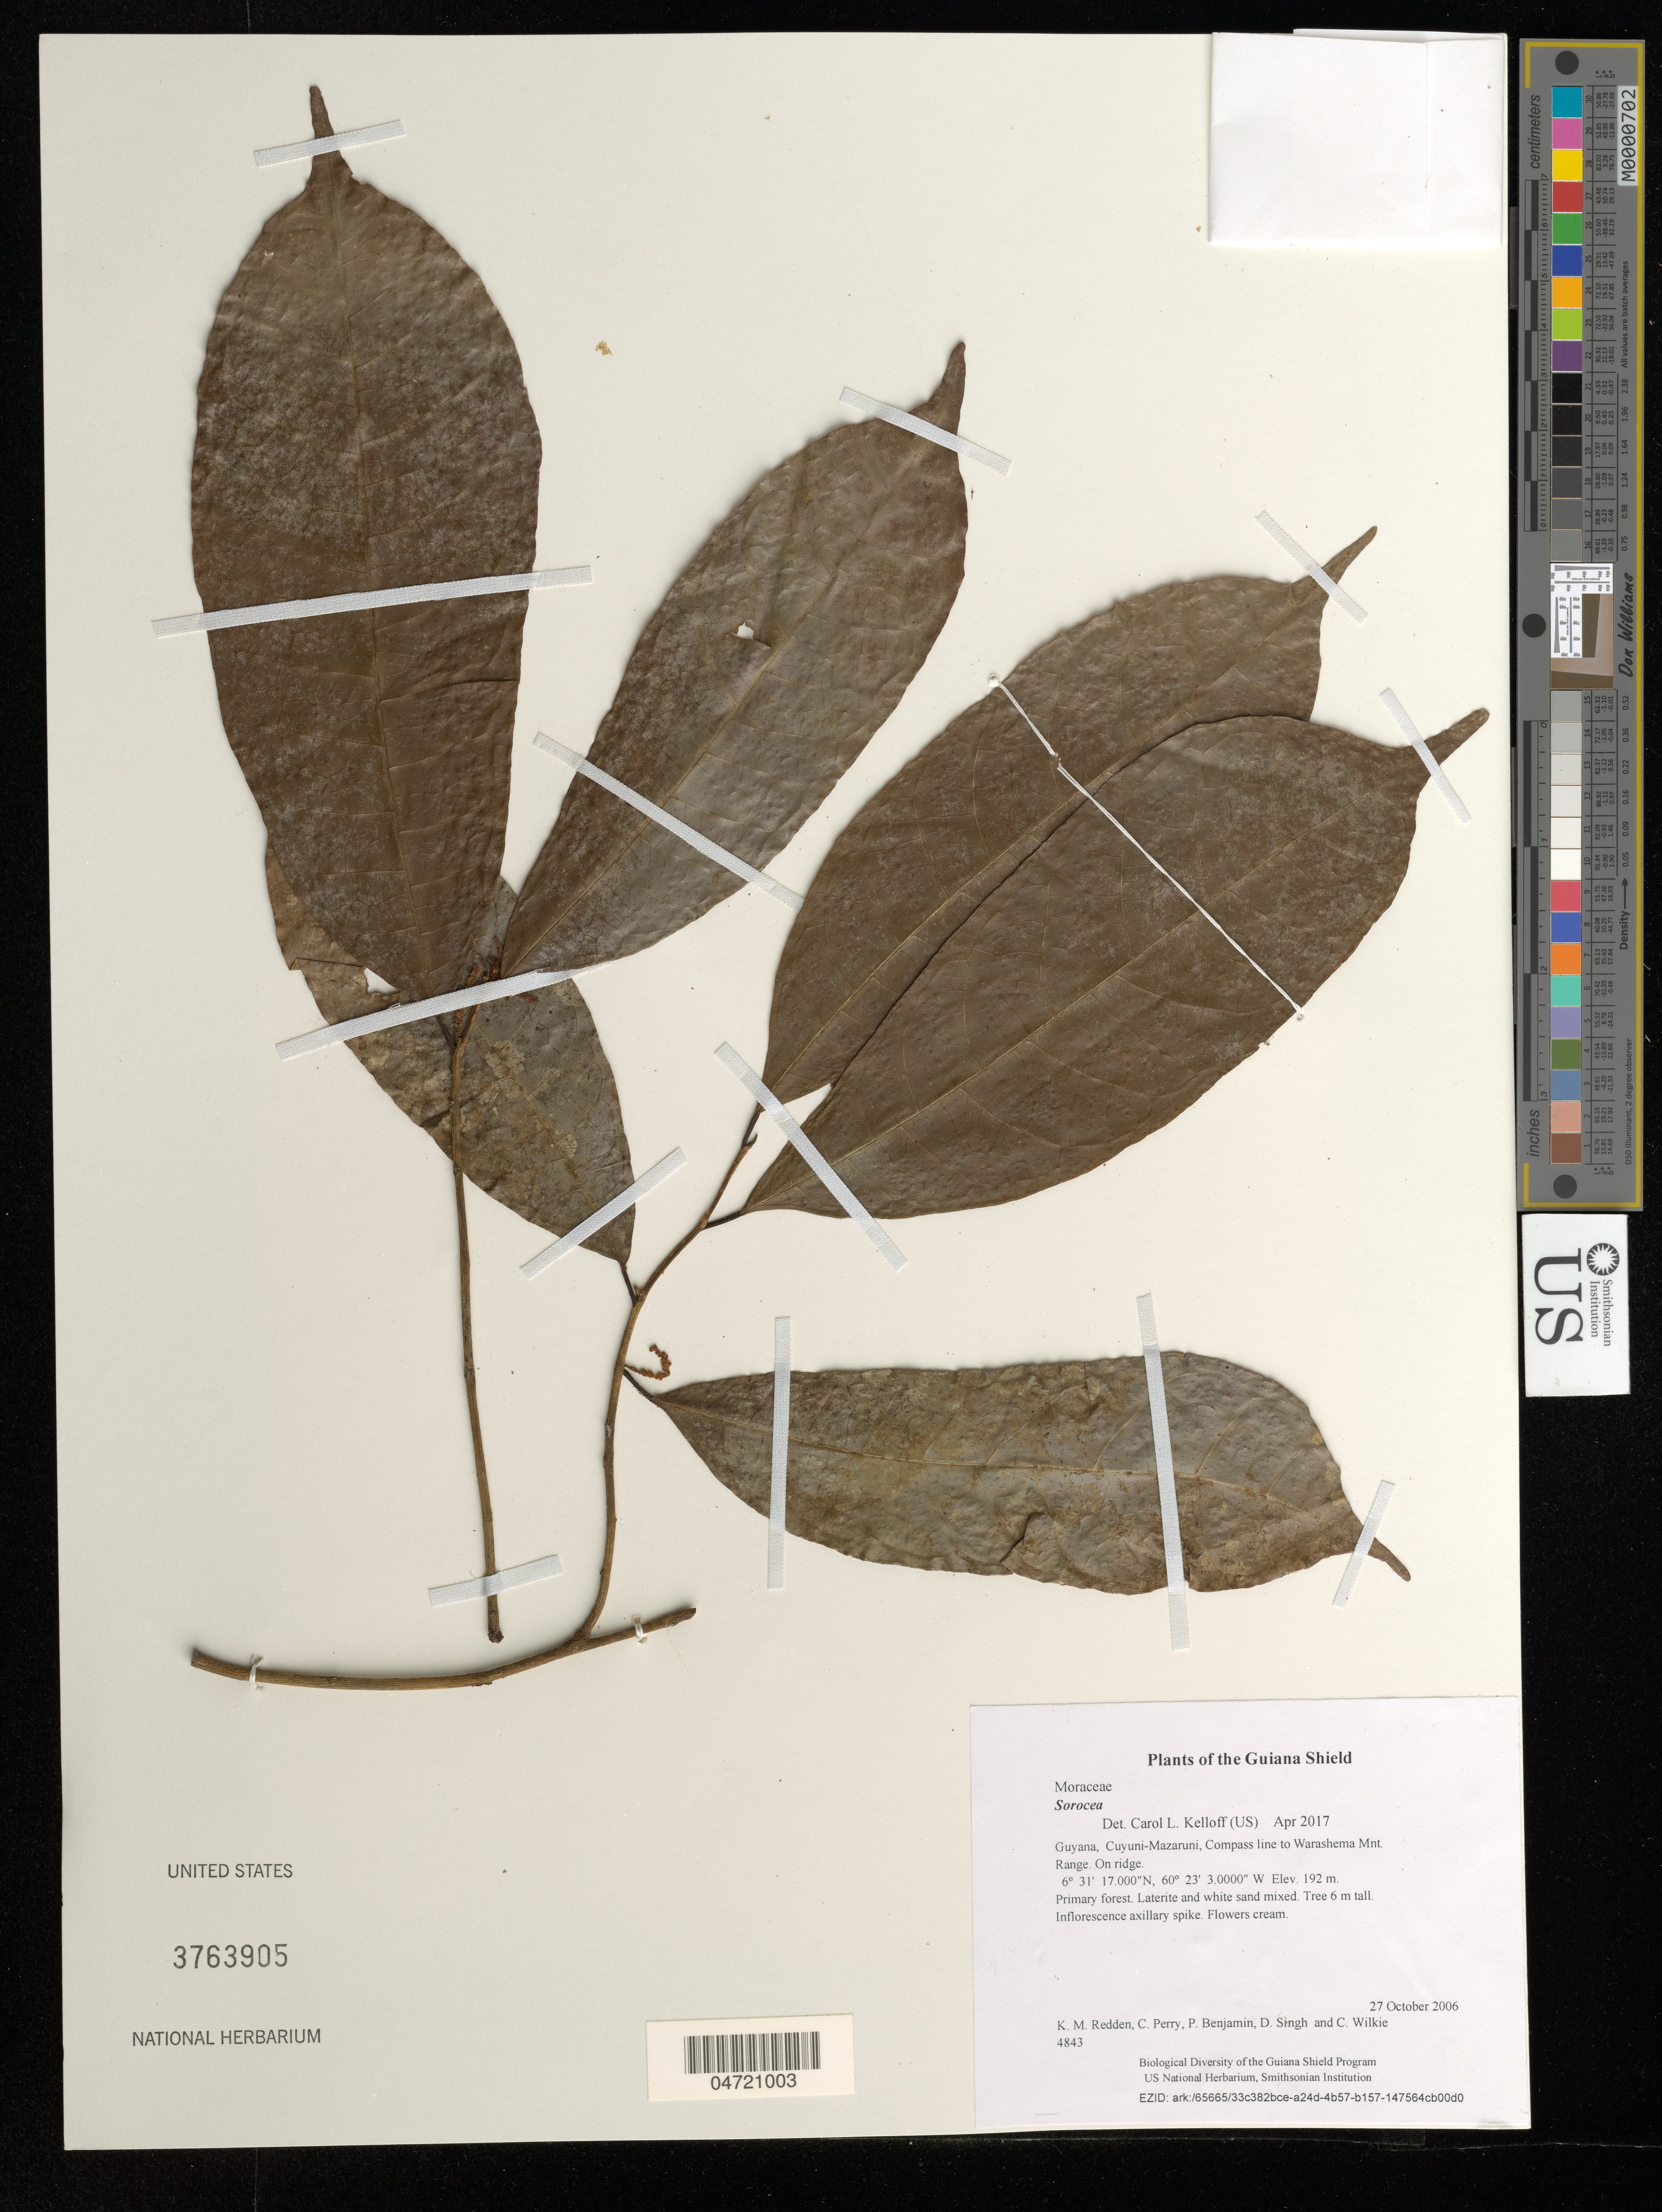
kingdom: Plantae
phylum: Tracheophyta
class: Magnoliopsida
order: Rosales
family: Moraceae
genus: Sorocea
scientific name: Sorocea sp.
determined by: Kelloff, Carol L., (US), Smithsonian Institution - National Museum of Natural History (UNITED STATES)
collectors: K. M. Redden, C. Perry, P. Benjamin, D. Singh & C. Wilkie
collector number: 4843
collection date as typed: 27 October 2006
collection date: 2006-10-27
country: Guyana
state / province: Cuyuni-Mazaruni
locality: Compass line to Warashema Mnt. Range. On ridge.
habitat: Primary forest. Laterite and white sand mixed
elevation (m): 192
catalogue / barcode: US 3763905